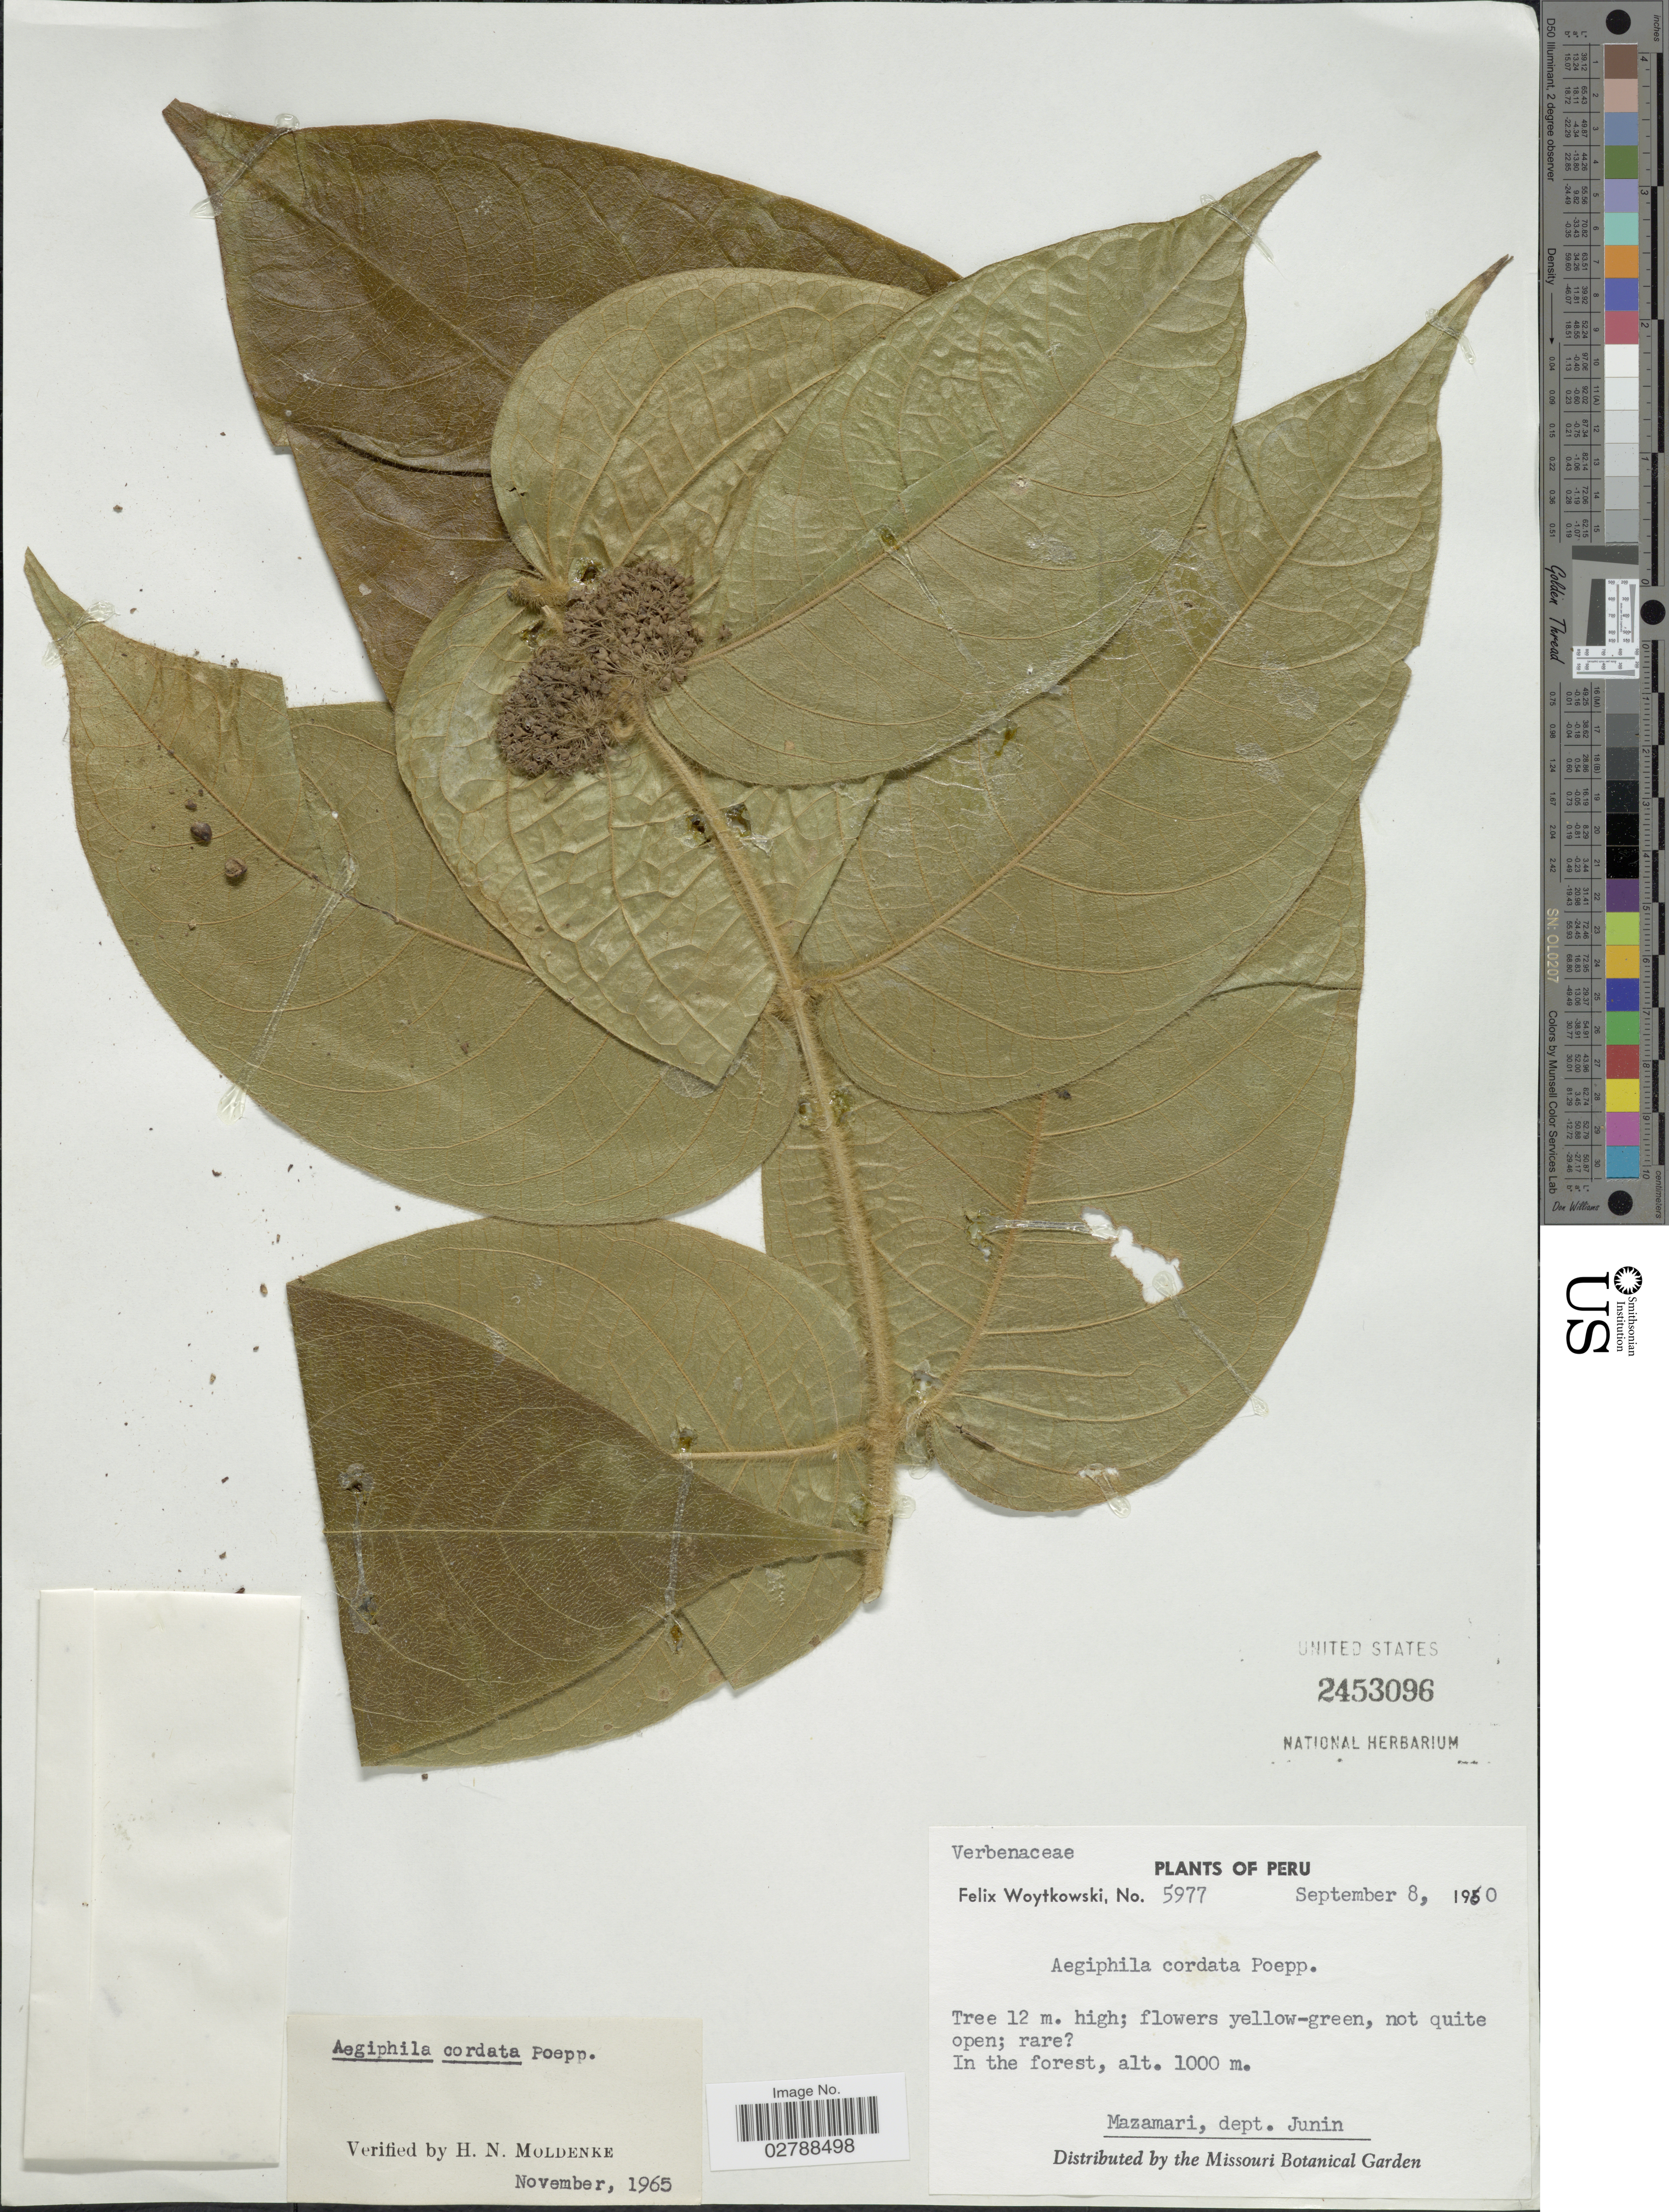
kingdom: Plantae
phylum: Tracheophyta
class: Magnoliopsida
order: Lamiales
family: Lamiaceae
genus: Aegiphila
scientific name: Aegiphila cordata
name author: Poepp. ex Schauer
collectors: F. Woytkowski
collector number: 5977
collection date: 1960-09-08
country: Peru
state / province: Junín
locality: Mazamari, dept. Junin.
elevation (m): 1000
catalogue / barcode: US 2453096